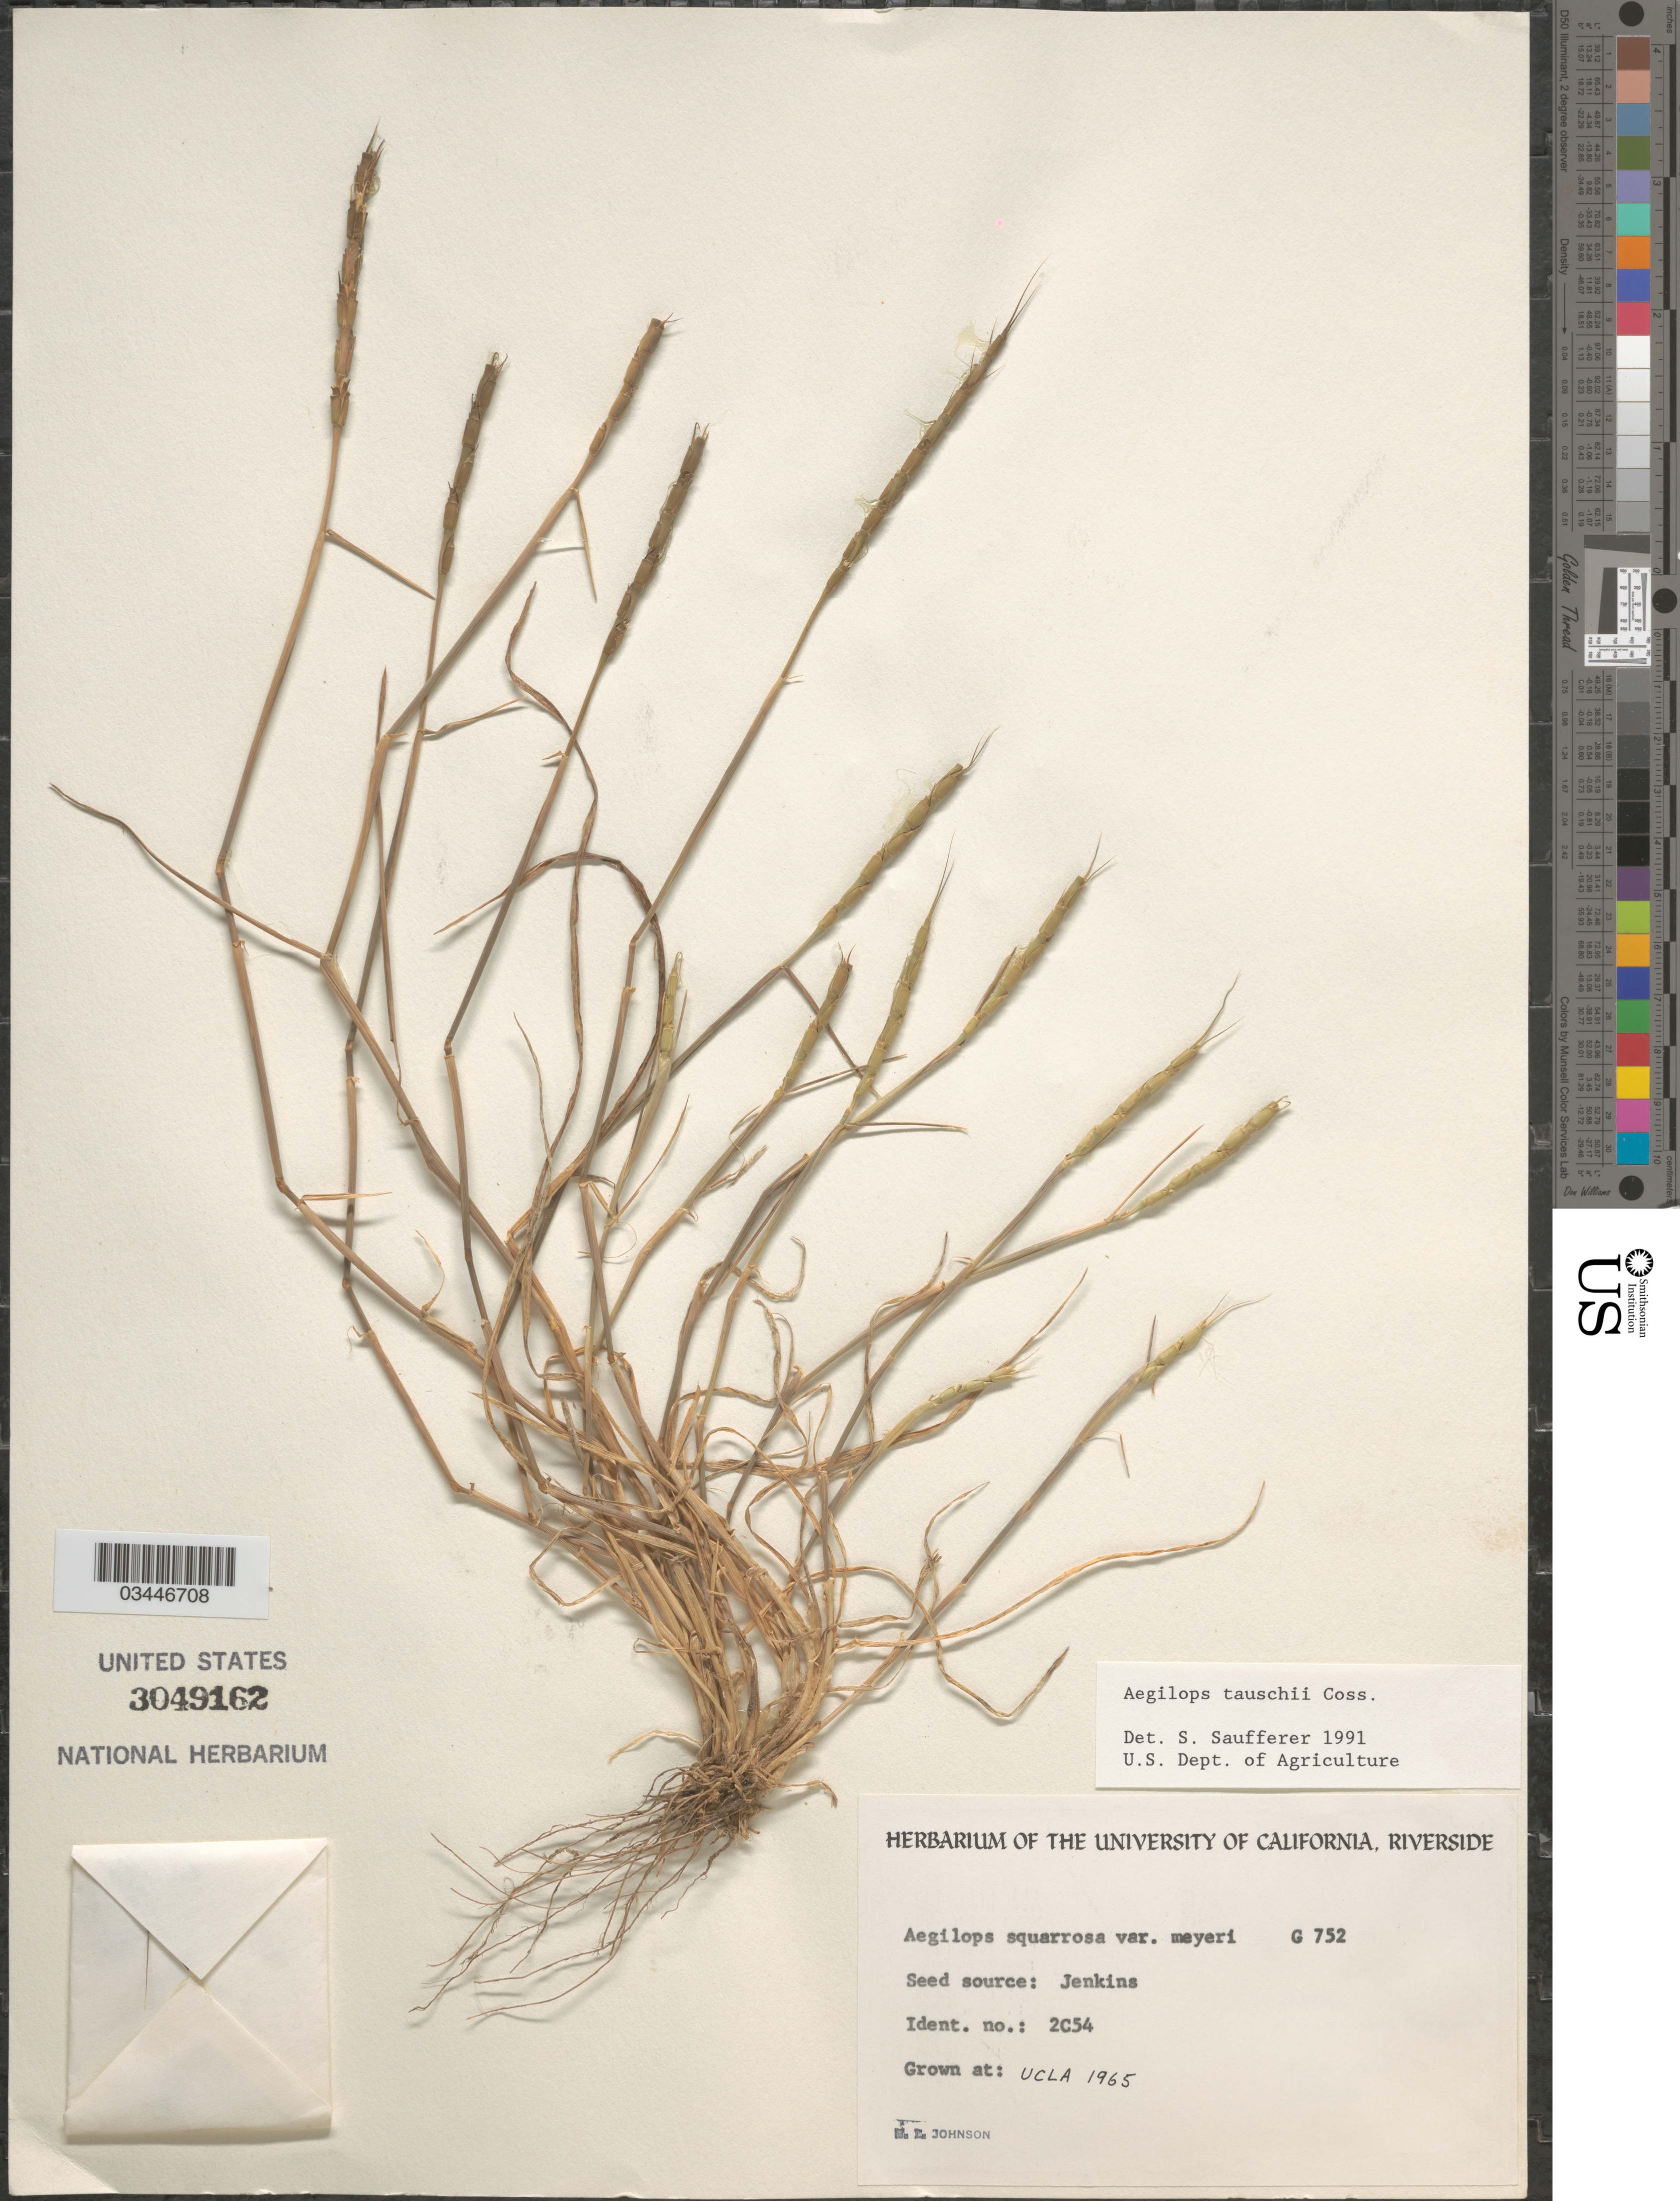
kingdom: Plantae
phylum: Tracheophyta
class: Liliopsida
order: Poales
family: Poaceae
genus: Aegilops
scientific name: Aegilops tauschii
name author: Coss.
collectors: B. Johnson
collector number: G752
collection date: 1965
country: United States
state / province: California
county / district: Los Angeles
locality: UCLA.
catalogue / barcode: US 3049162